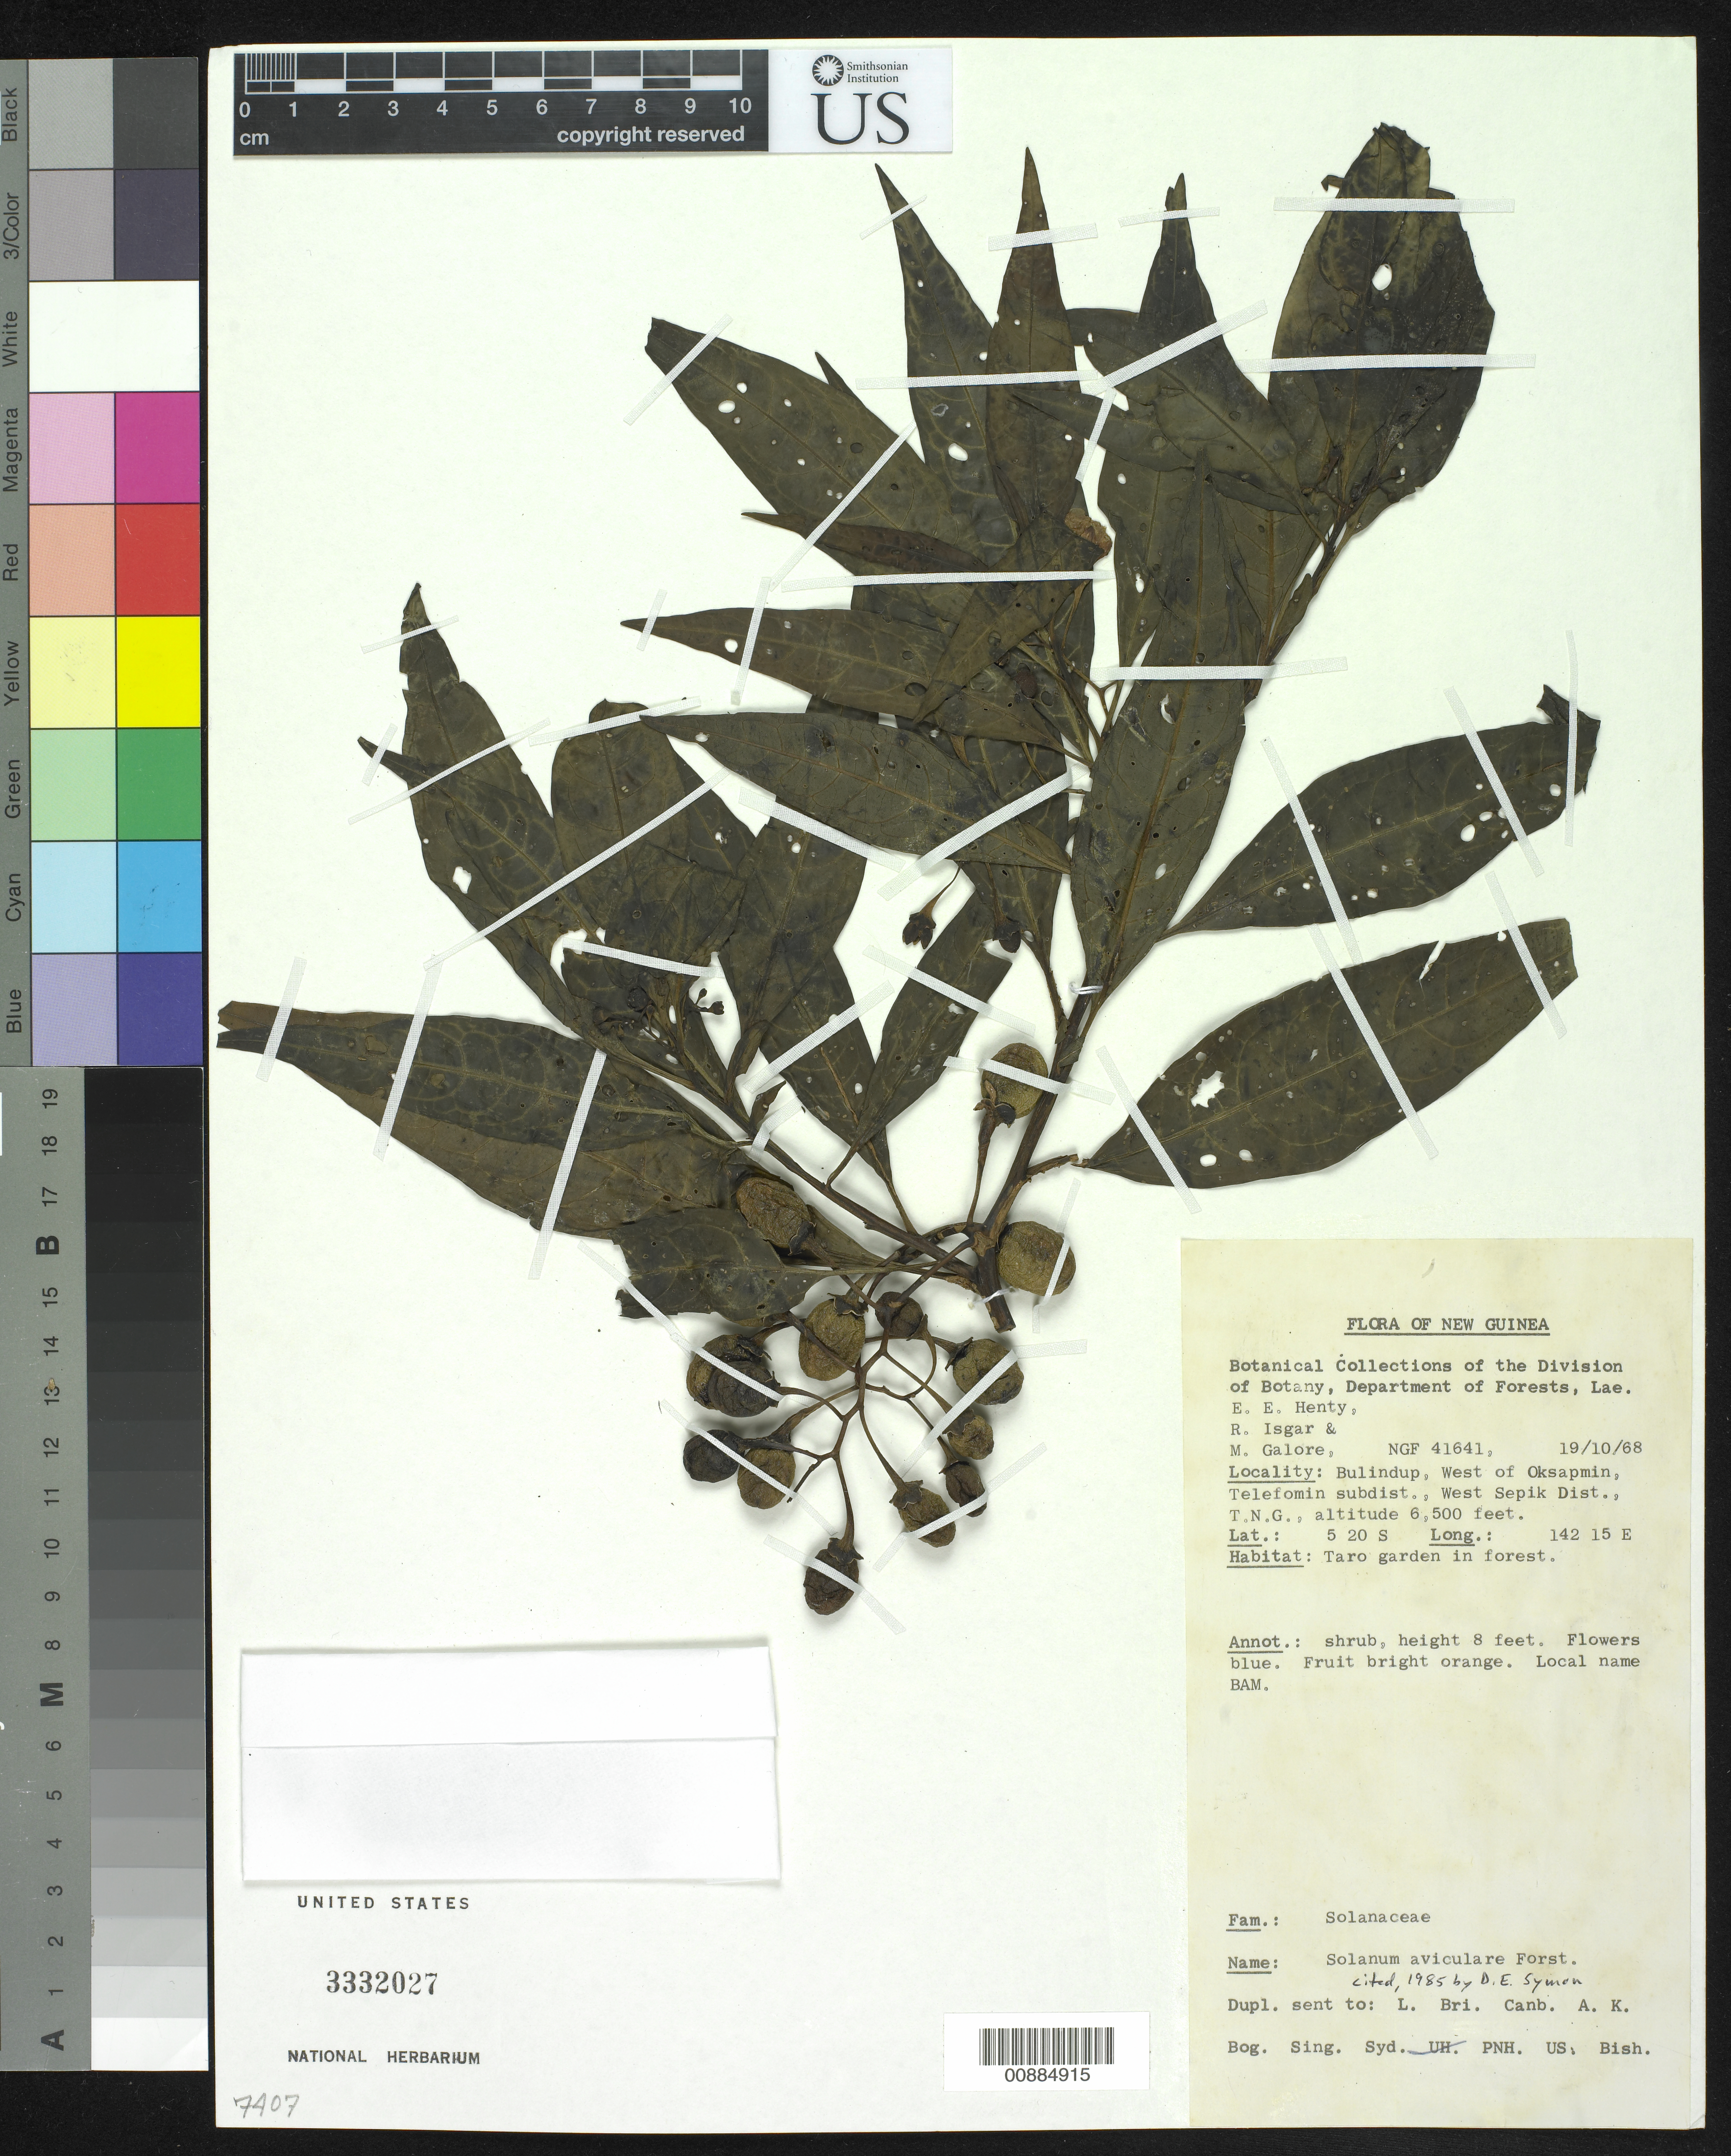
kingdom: Plantae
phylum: Tracheophyta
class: Magnoliopsida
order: Solanales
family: Solanaceae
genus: Solanum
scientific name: Solanum aviculare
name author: G. Forst.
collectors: E. Henty, R. Isgar & M. Galore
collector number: NGF 41641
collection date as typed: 19 Oct 1968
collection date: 1968-10-19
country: Papua New Guinea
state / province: Sandaun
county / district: Telefomin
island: New Guinea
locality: Telefomin subdist. West of Oksapmin, Bulindup.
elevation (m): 1981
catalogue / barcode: US 3332027